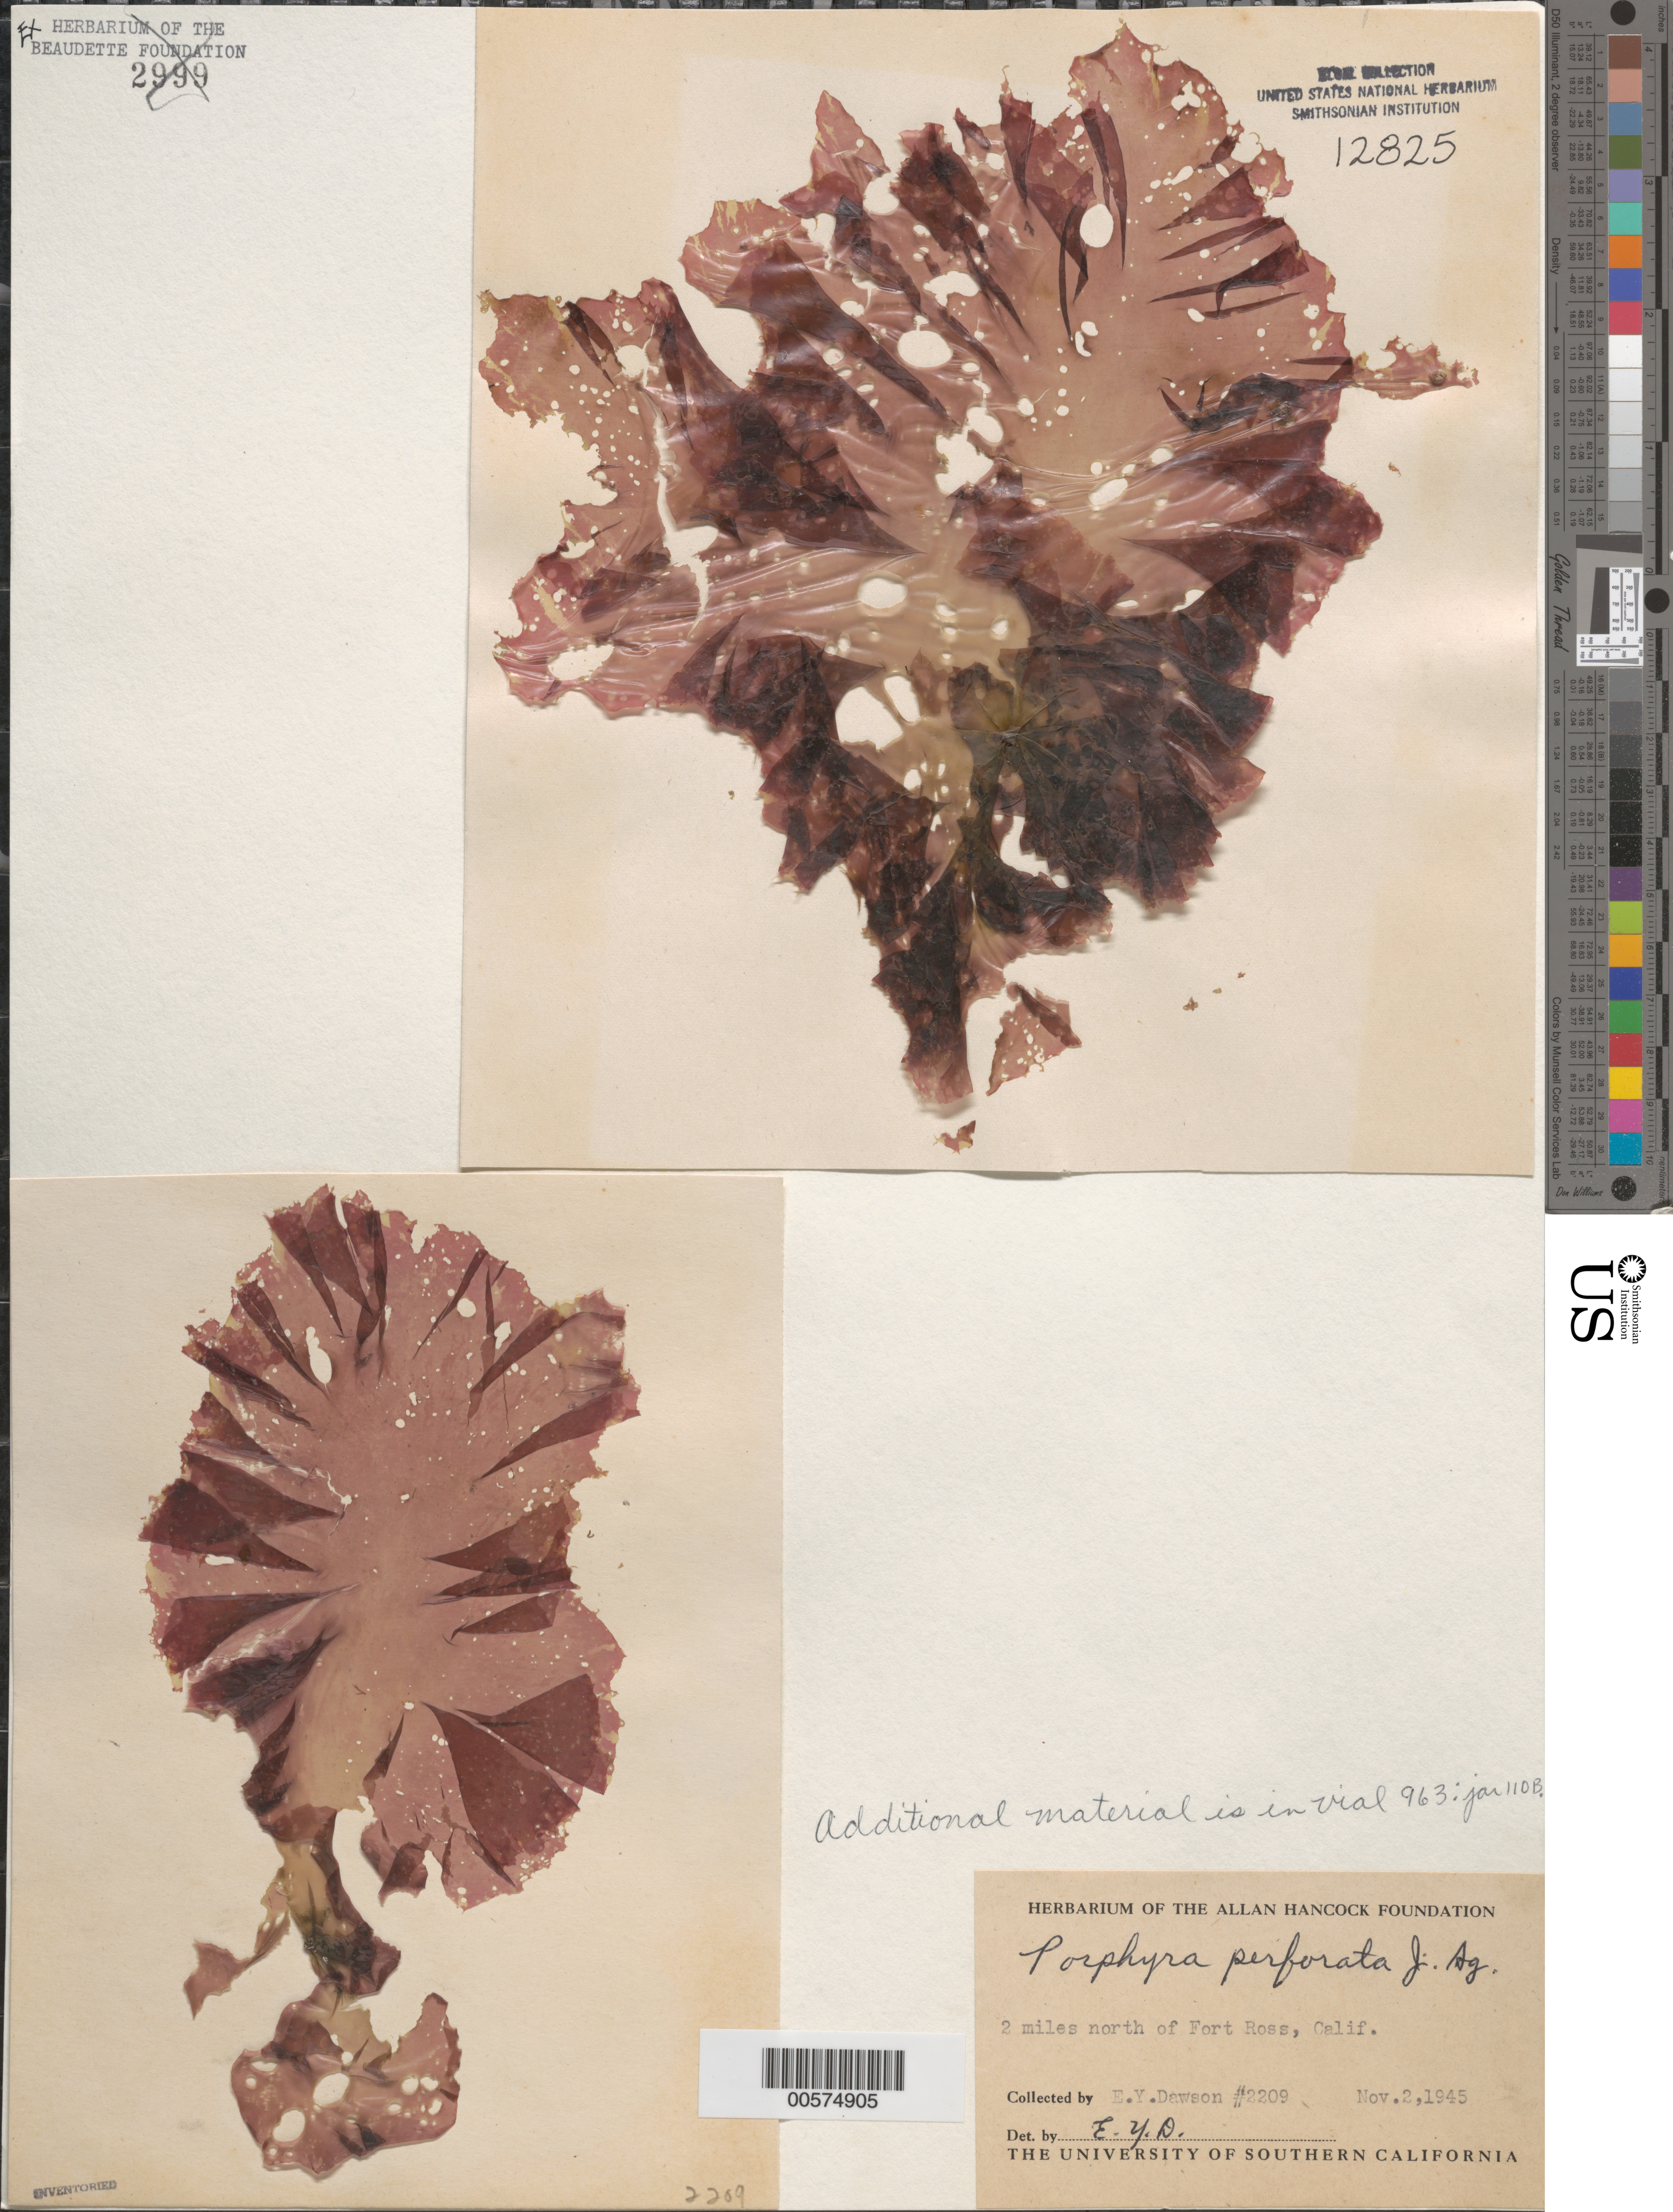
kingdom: Plantae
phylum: Rhodophyta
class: Bangiophyceae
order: Bangiales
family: Bangiaceae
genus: Pyropia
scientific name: Pyropia perforata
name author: (J. Agardh) S.C. Lindstrom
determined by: Algae name updating Project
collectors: E. Y. Dawson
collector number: EYD 2209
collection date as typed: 02 Nov 1945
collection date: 1945-11-02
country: United States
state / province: California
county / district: Sonoma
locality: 2 miles north of Fort Ross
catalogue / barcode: US 12825